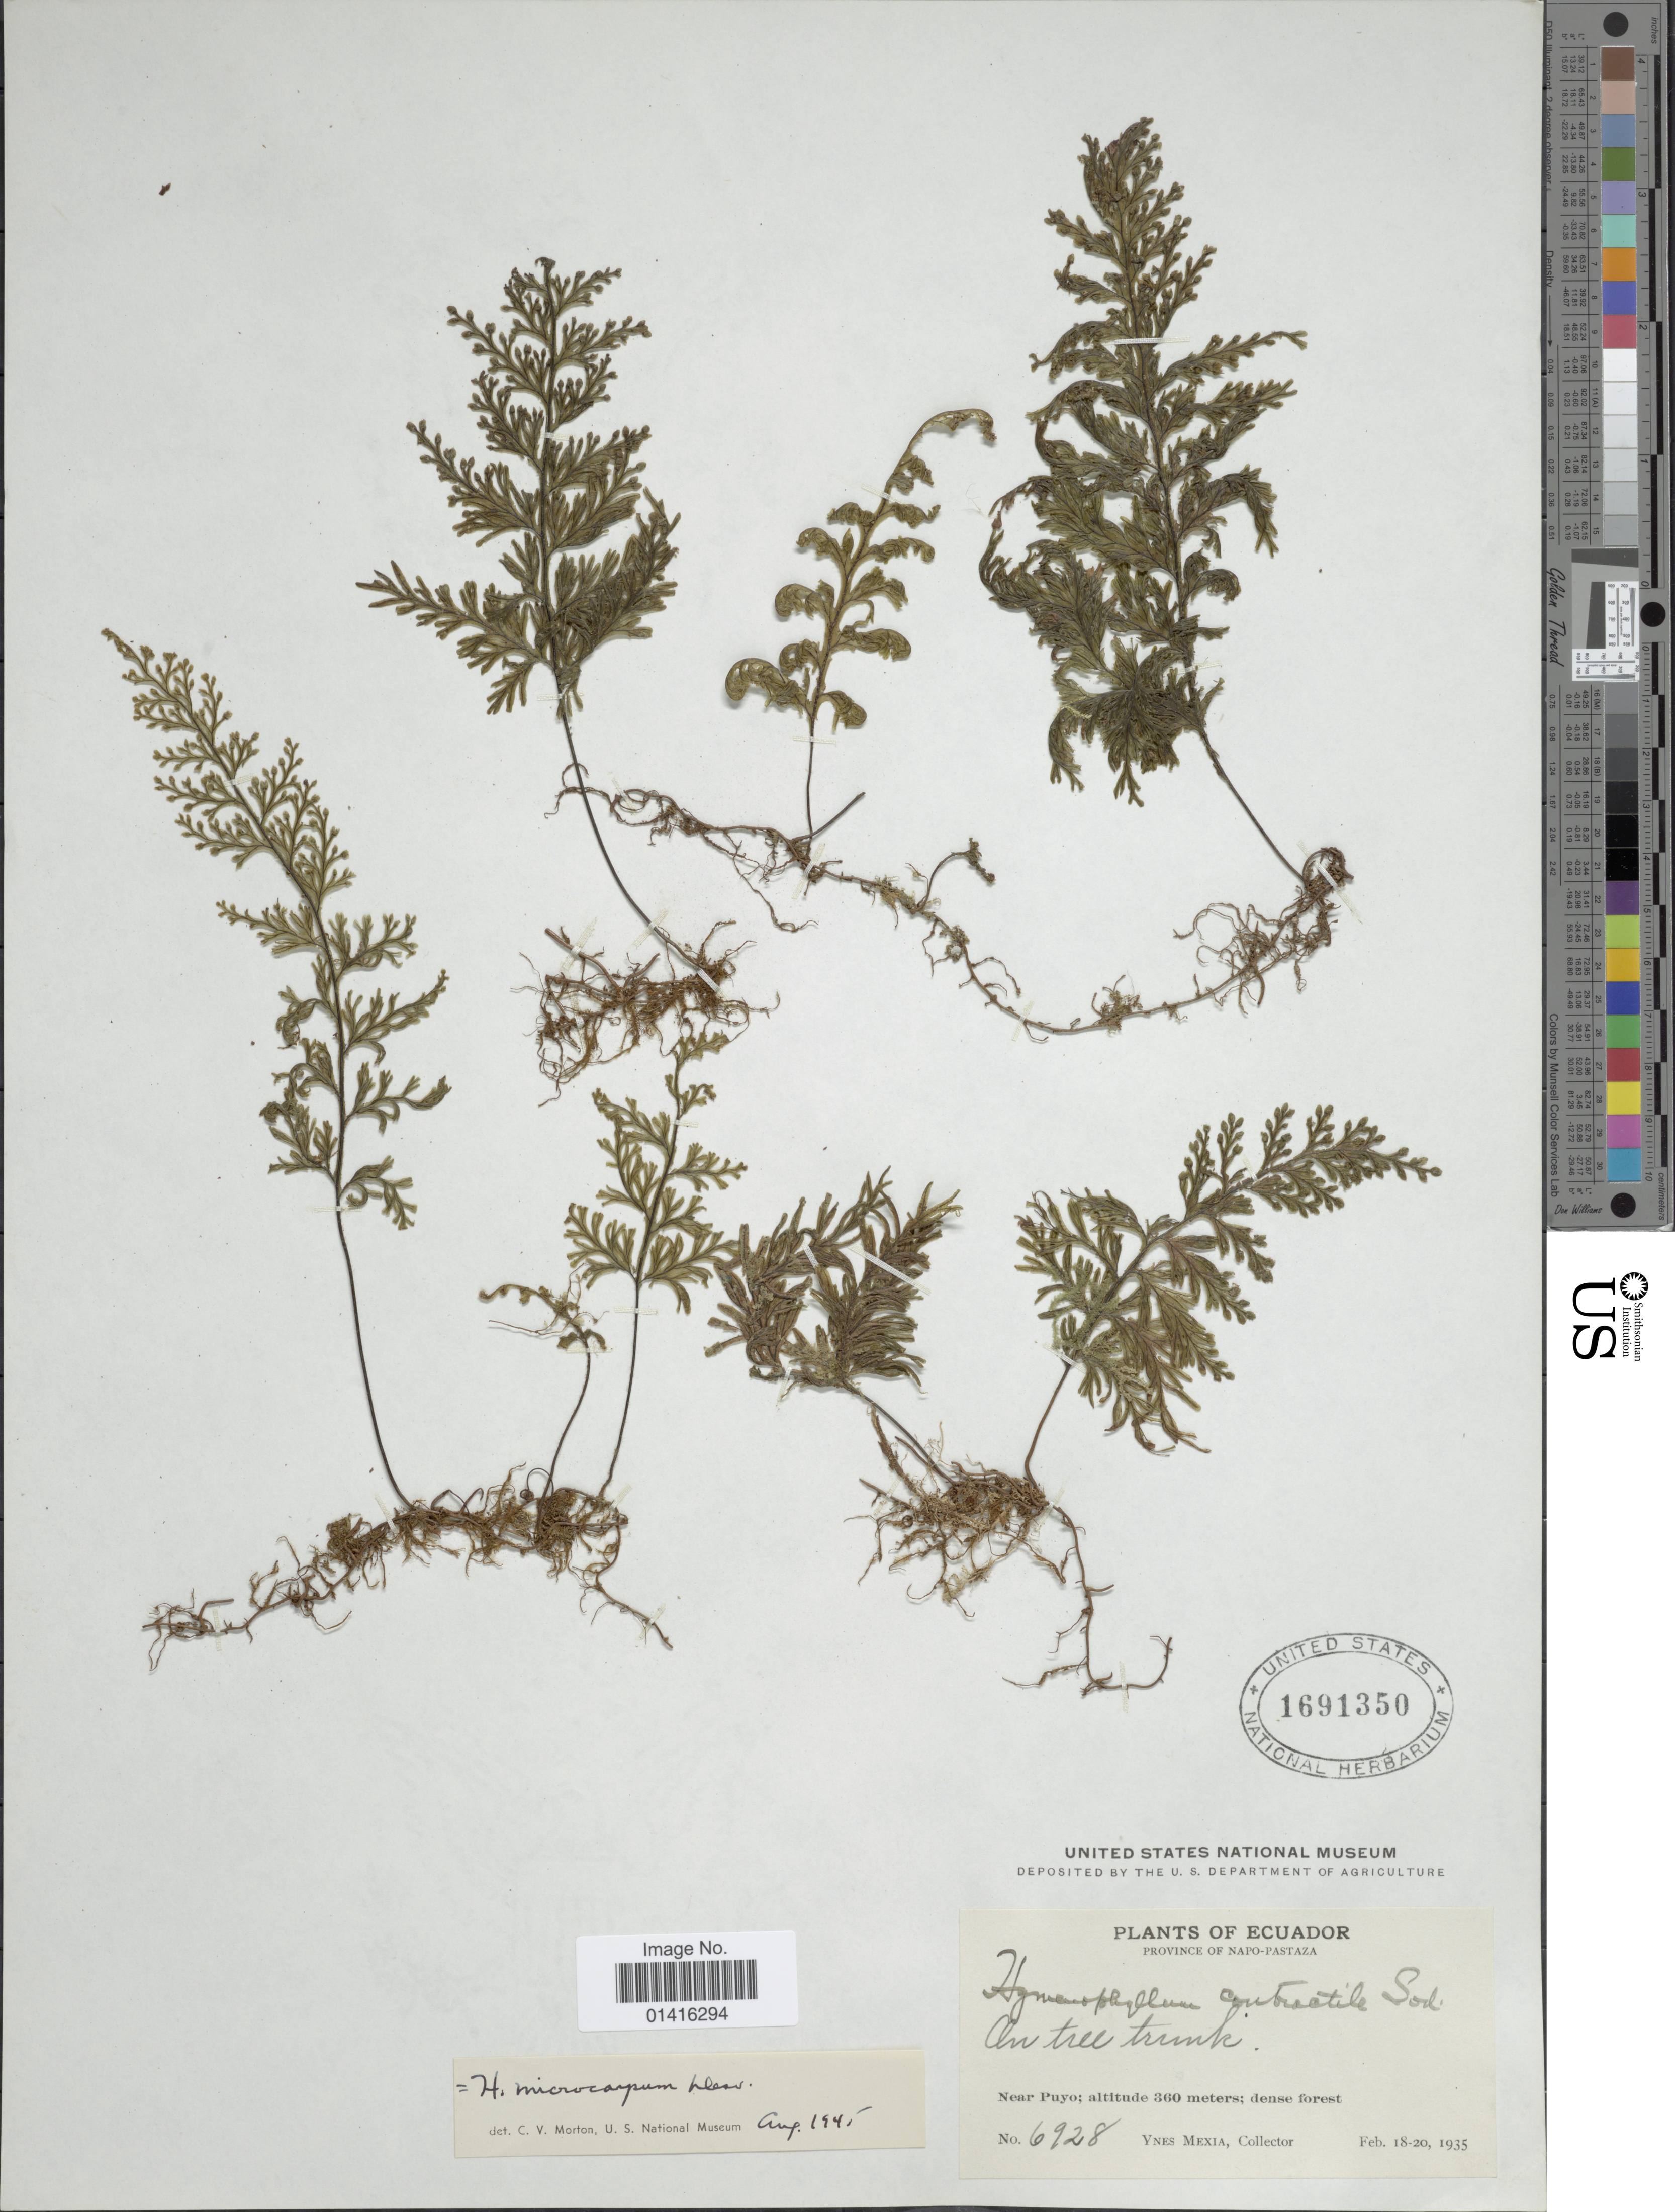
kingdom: Plantae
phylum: Tracheophyta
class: Polypodiopsida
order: Hymenophyllales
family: Hymenophyllaceae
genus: Hymenophyllum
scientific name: Hymenophyllum microcarpum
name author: (Desv.) Lellinger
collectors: Y. Mexia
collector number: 6928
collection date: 1935-02-18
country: Ecuador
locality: Province of Napo-Pastaza, near Puyo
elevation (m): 360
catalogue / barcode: US 1691350